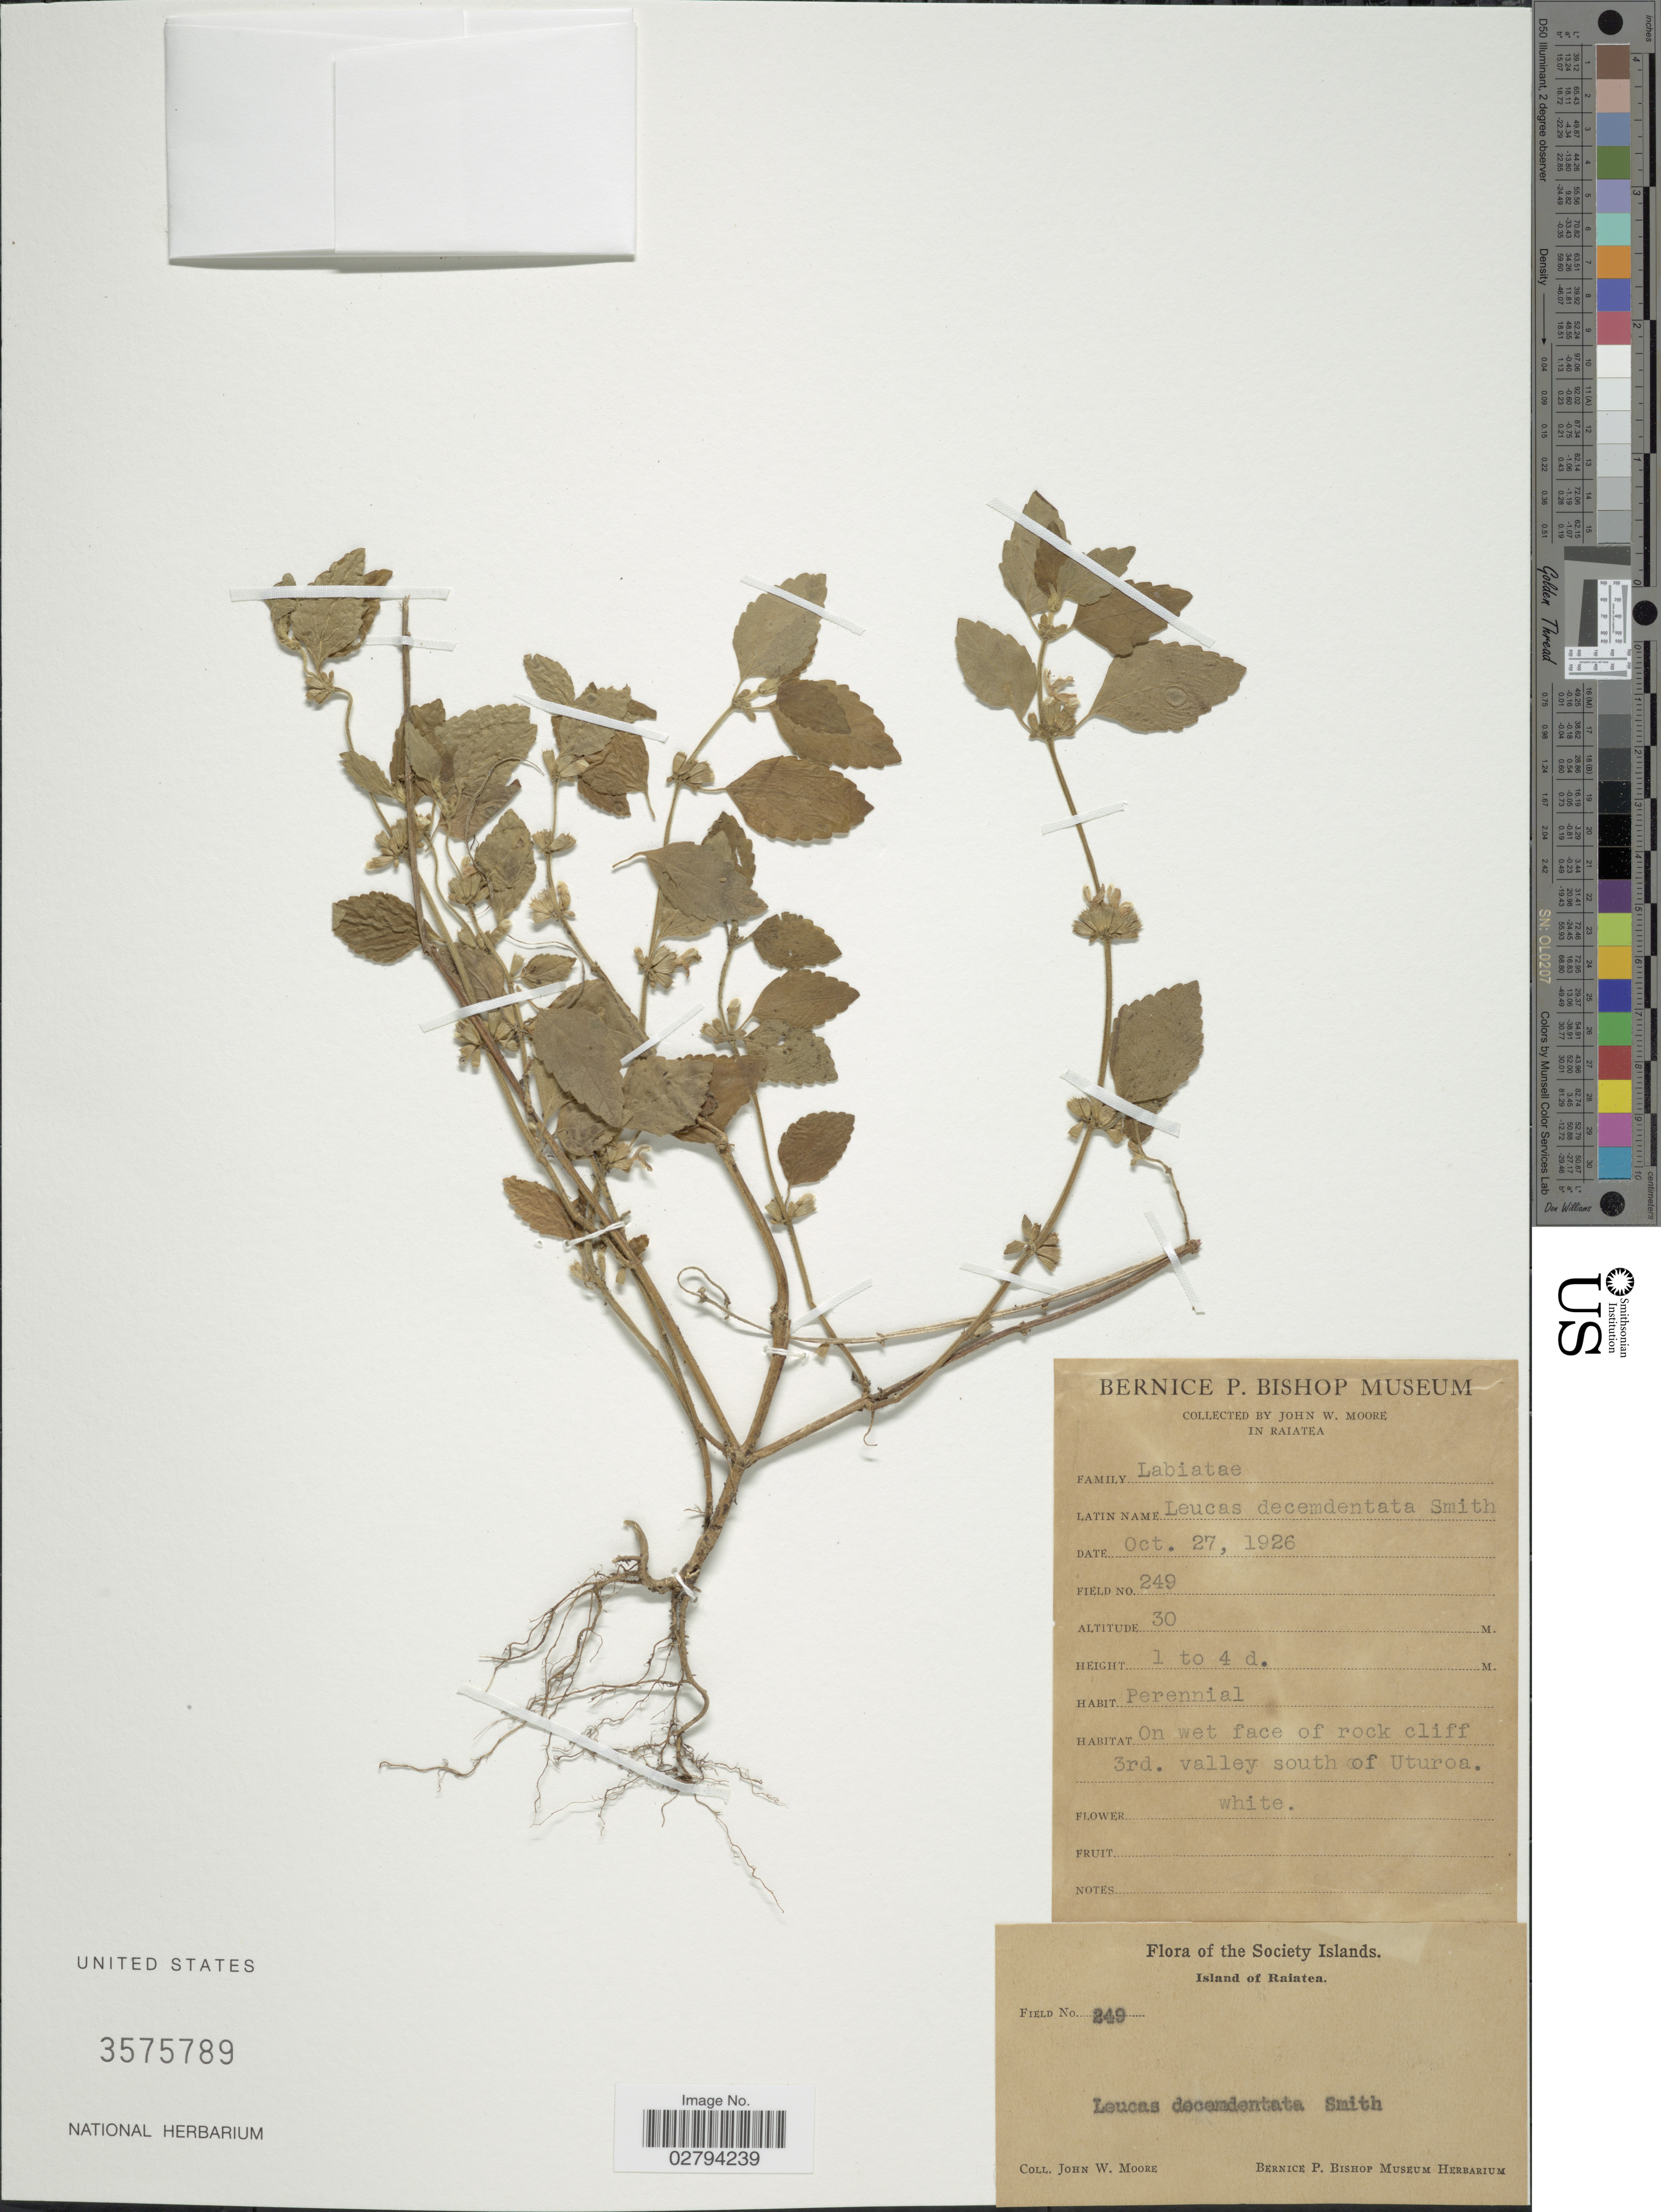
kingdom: Plantae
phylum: Tracheophyta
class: Magnoliopsida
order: Lamiales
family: Lamiaceae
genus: Leucas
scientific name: Leucas decemdentata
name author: (Willd.) Sm.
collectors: J. Moore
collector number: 249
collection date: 1926-10-27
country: French Polynesia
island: Raiatea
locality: The Society Islands, Island of Raiatea, On wet face of rock cliff 3rd, valley south of Uturoa.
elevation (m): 30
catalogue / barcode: US 3575789